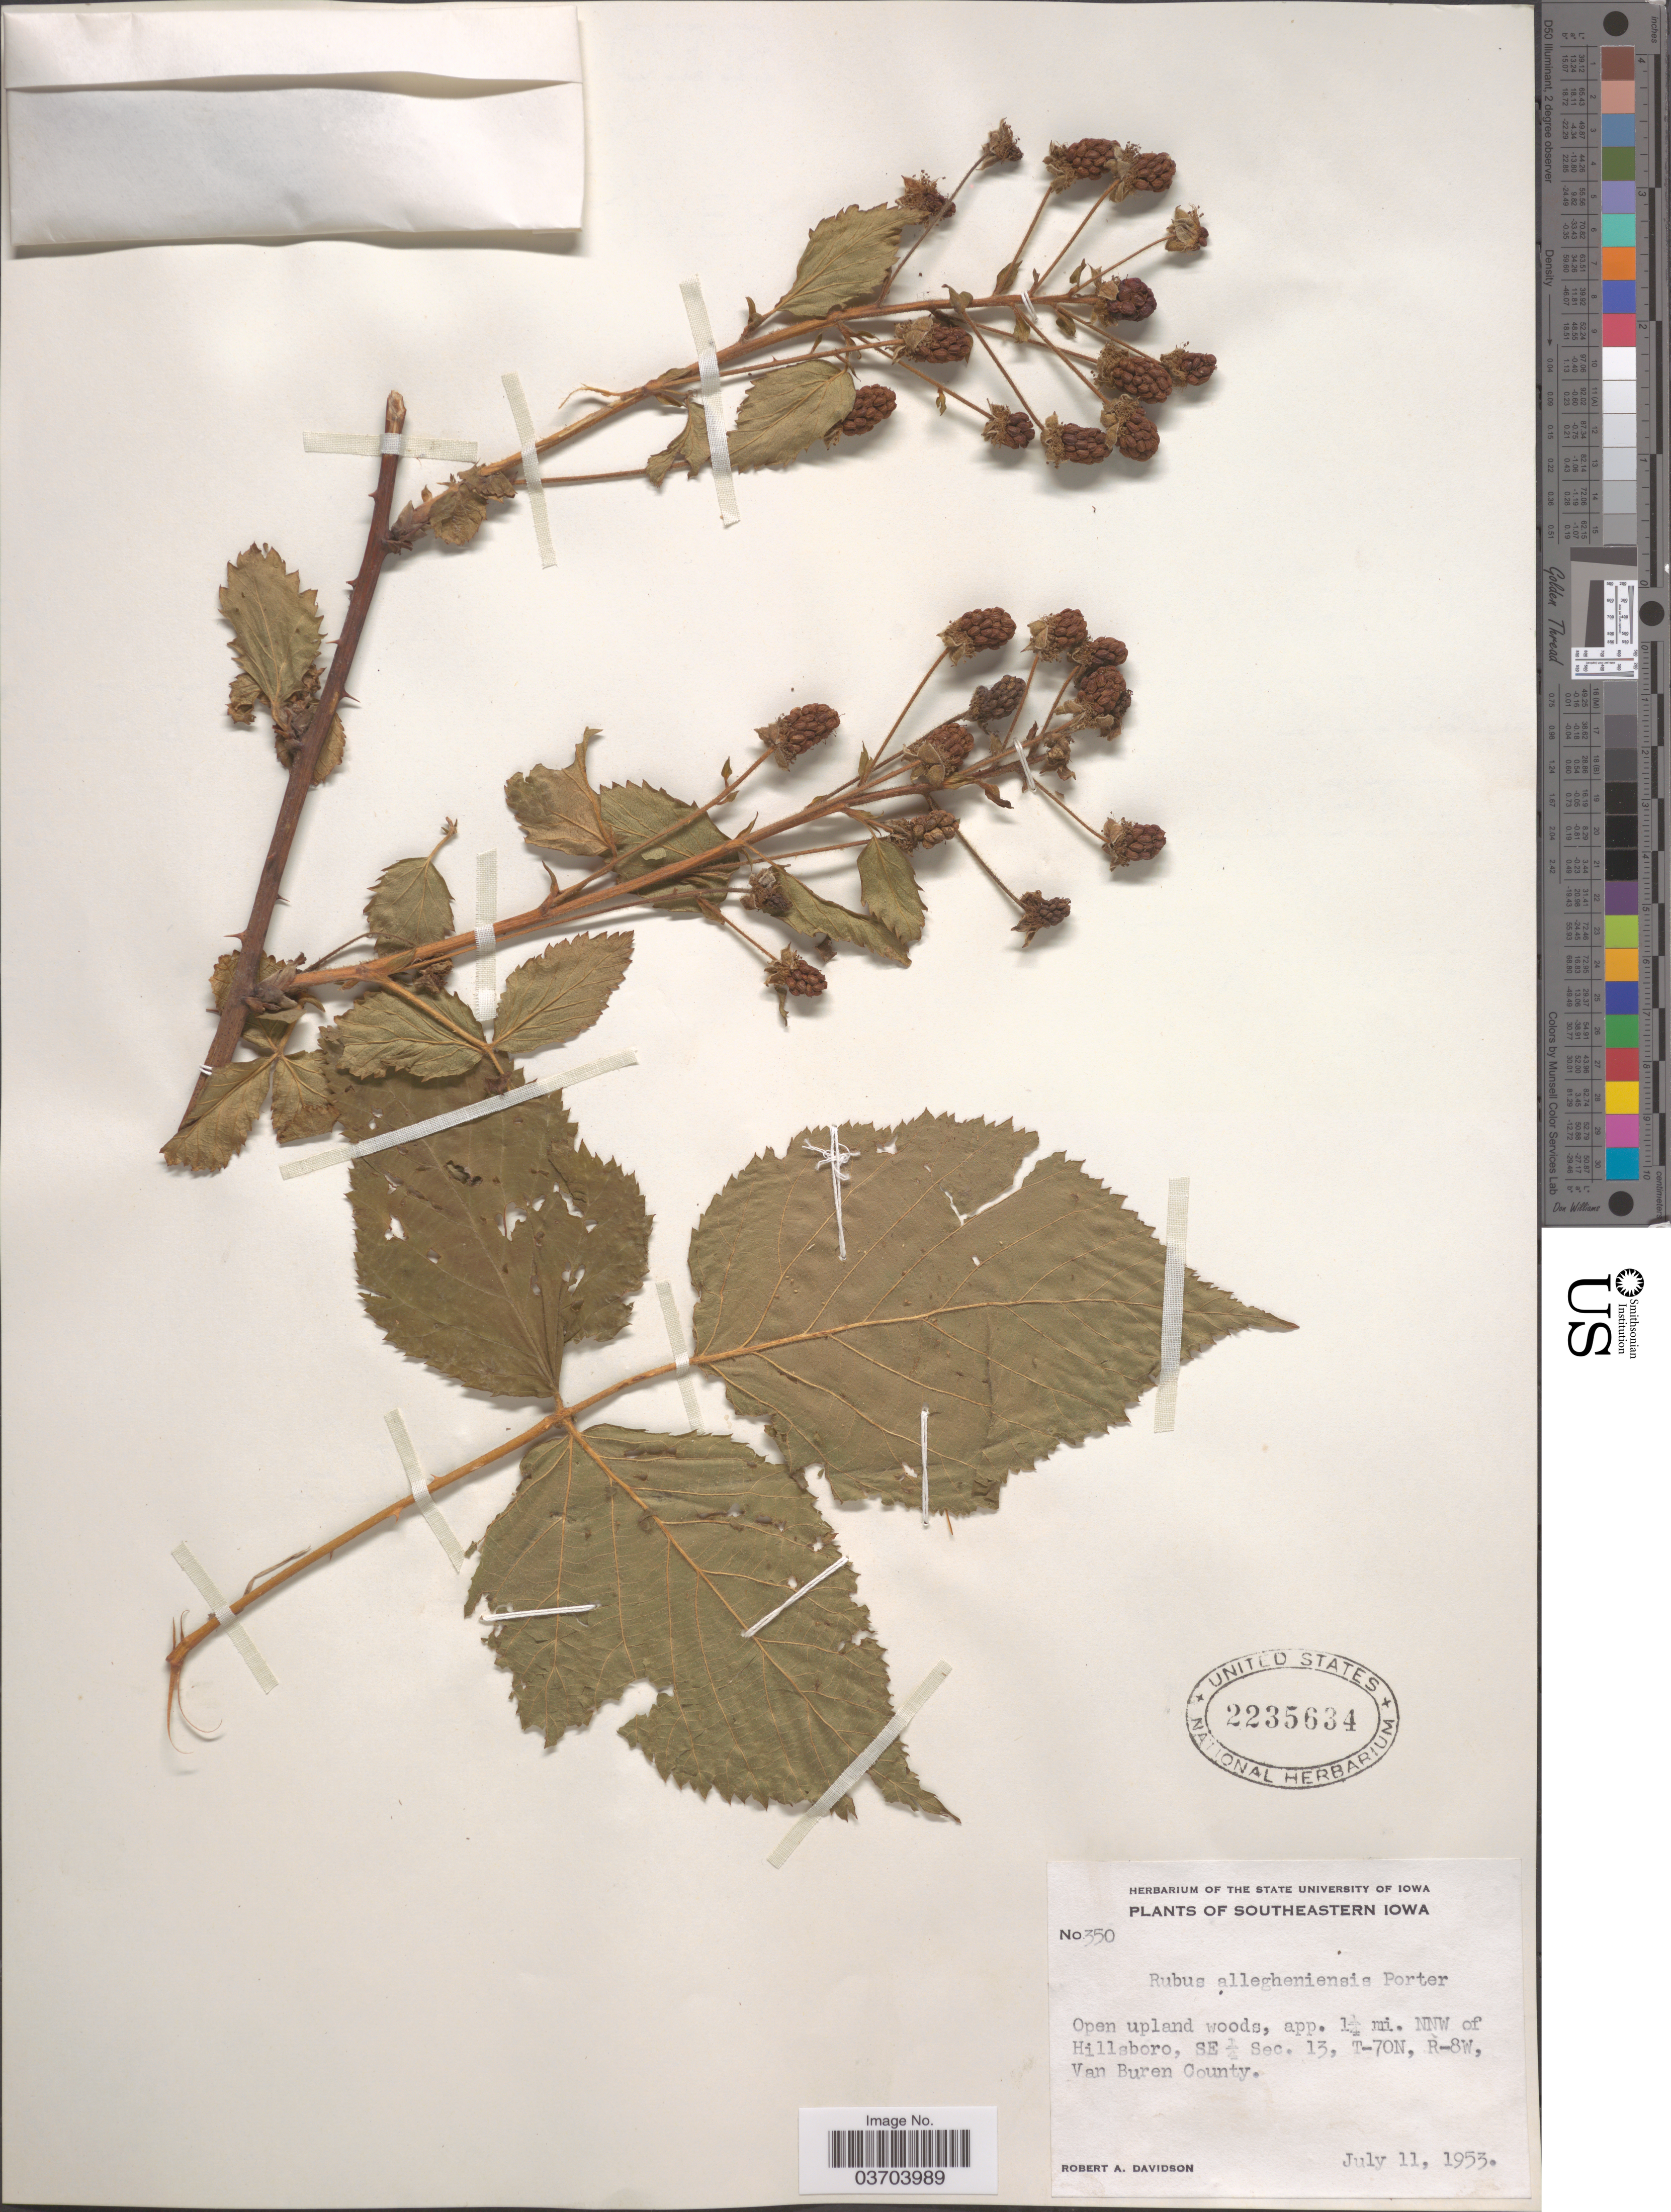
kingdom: Plantae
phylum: Tracheophyta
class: Magnoliopsida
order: Rosales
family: Rosaceae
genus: Rubus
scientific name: Rubus allegheniensis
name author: Porter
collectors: R. A. Davidson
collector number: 350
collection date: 1953-07-11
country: United States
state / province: Iowa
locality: Southeastern Iowa. App. 1¼ mi. NNW of Hillsboro, SE ¼ Sec. 13, T-70N, R-8W, Van Buren County.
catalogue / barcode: US 2235634